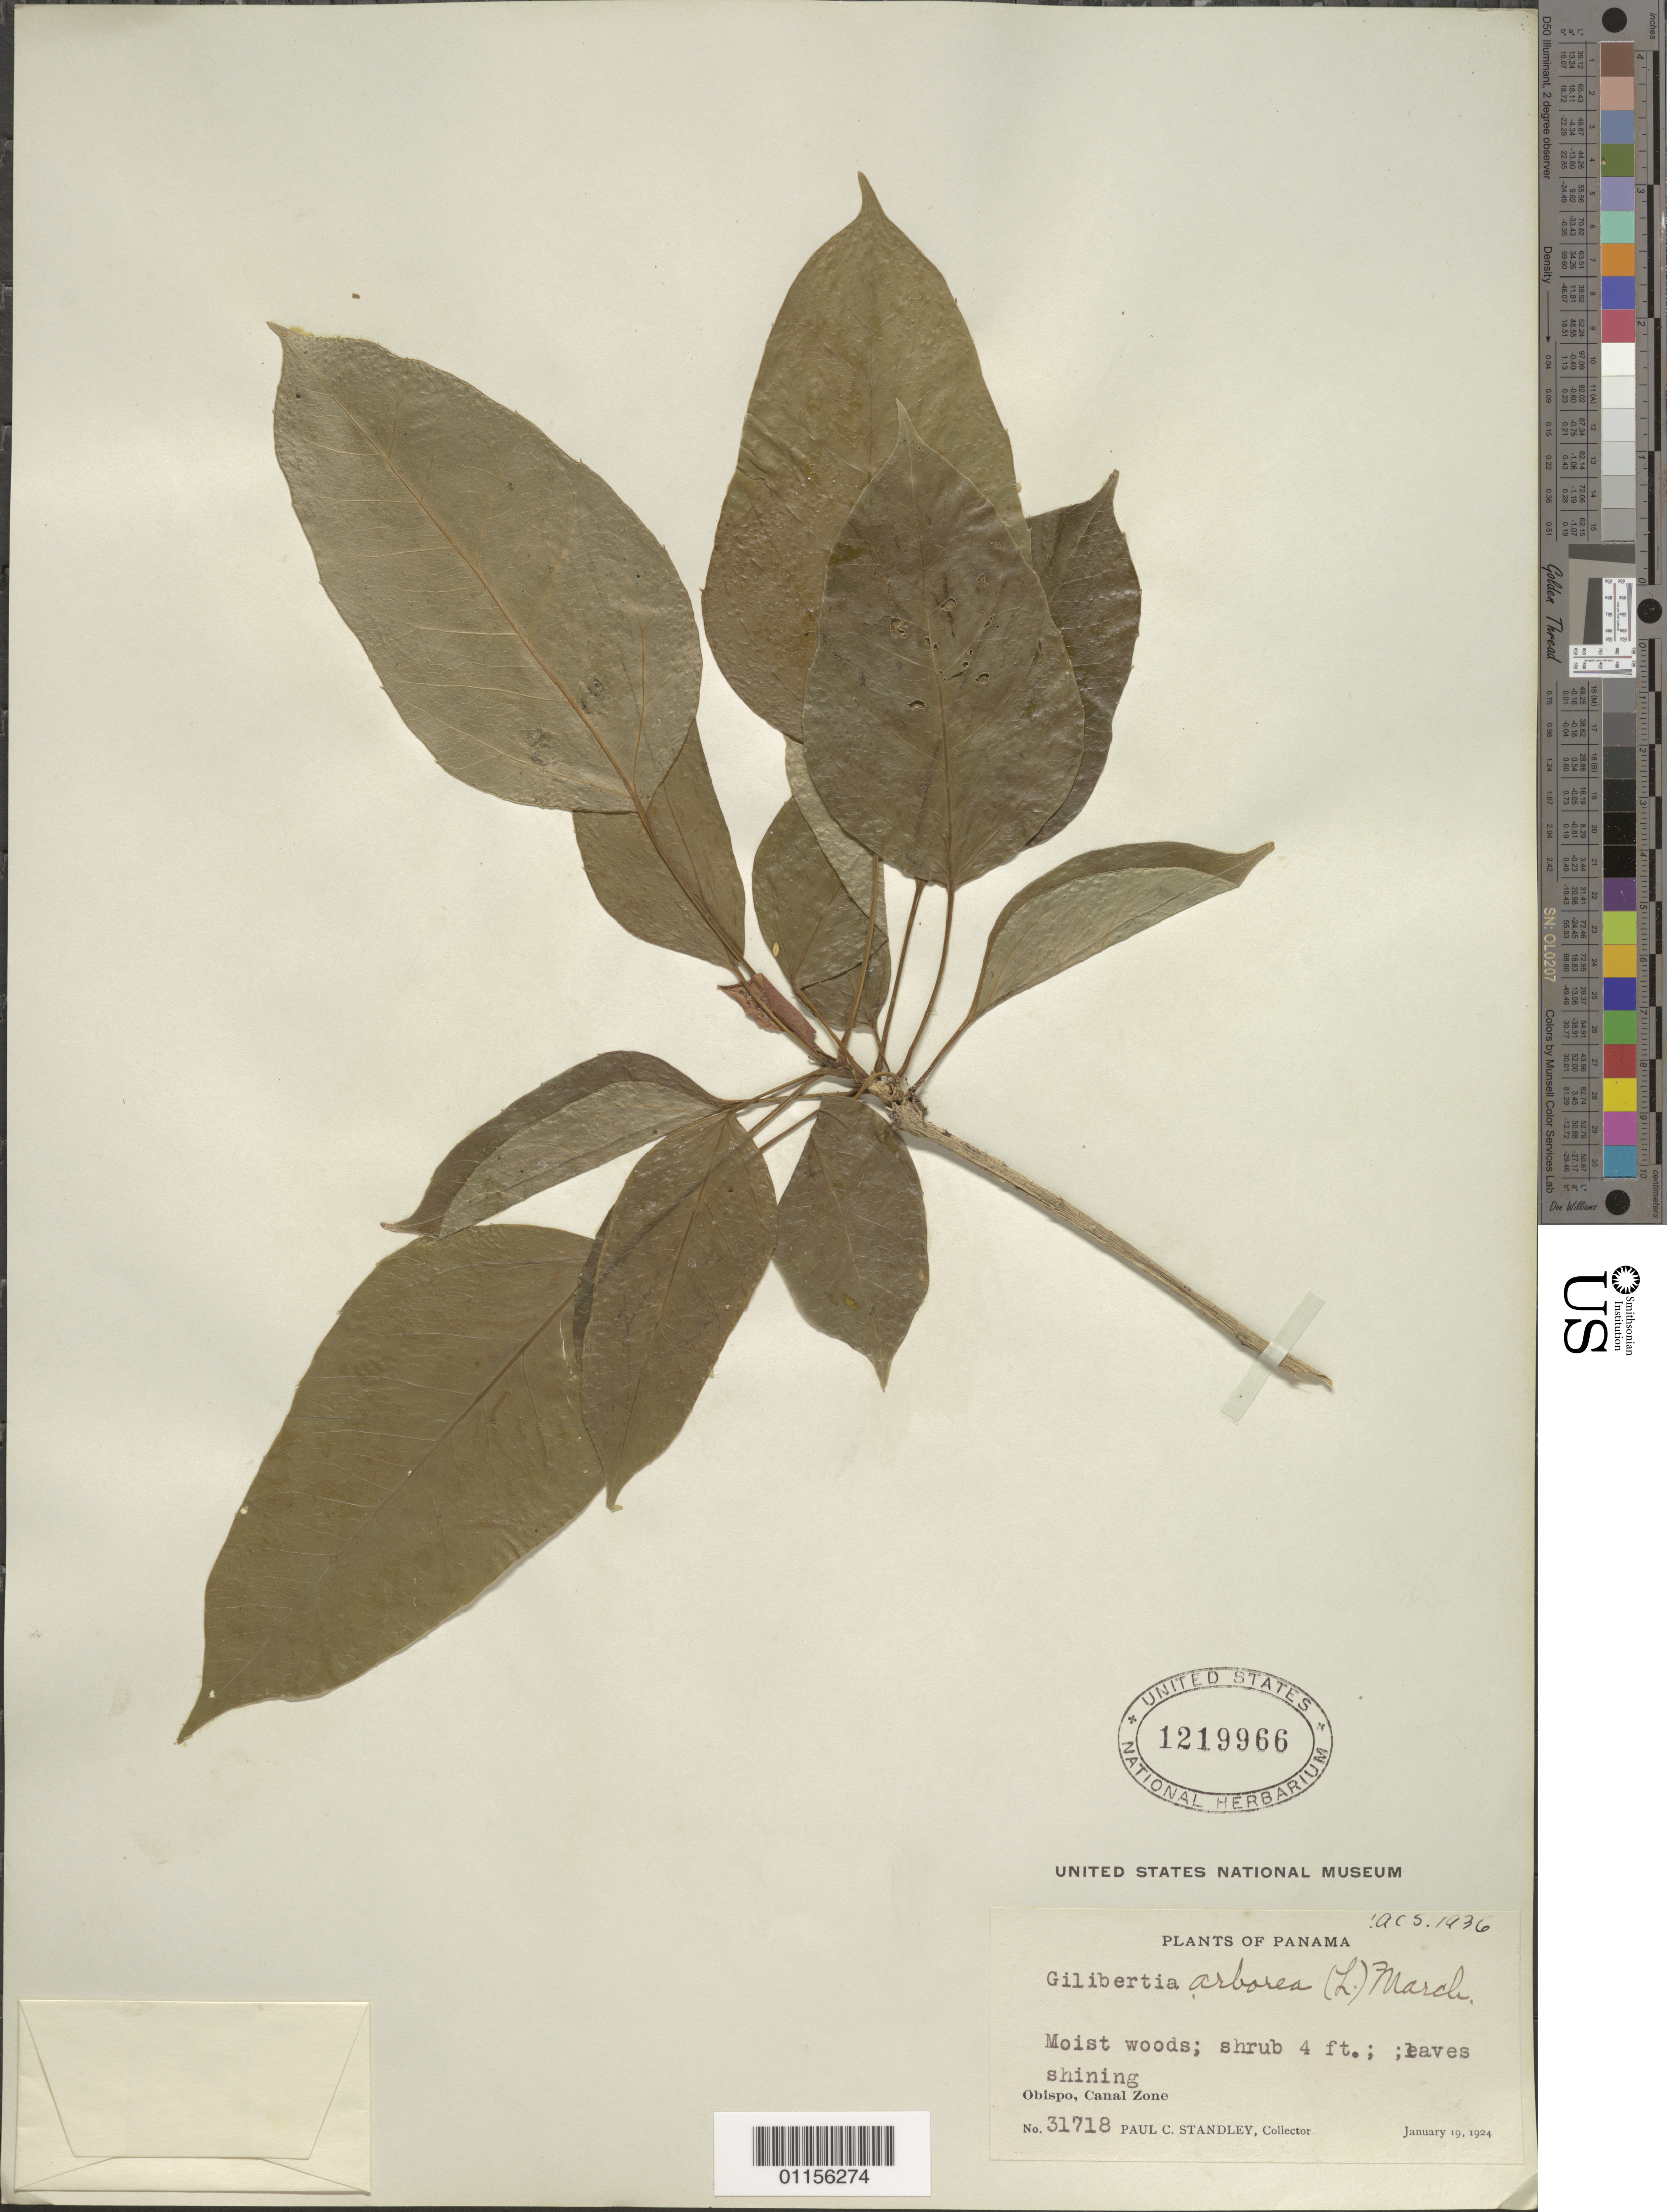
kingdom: Plantae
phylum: Tracheophyta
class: Magnoliopsida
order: Apiales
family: Araliaceae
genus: Dendropanax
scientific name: Dendropanax arboreus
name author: (L.) Decne. & Planch.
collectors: P. C. Standley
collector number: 31718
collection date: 1924-01-19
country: Panama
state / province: Colón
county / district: Canal Zone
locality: Obispo.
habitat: Moist woods, shrub.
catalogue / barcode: US 1219966